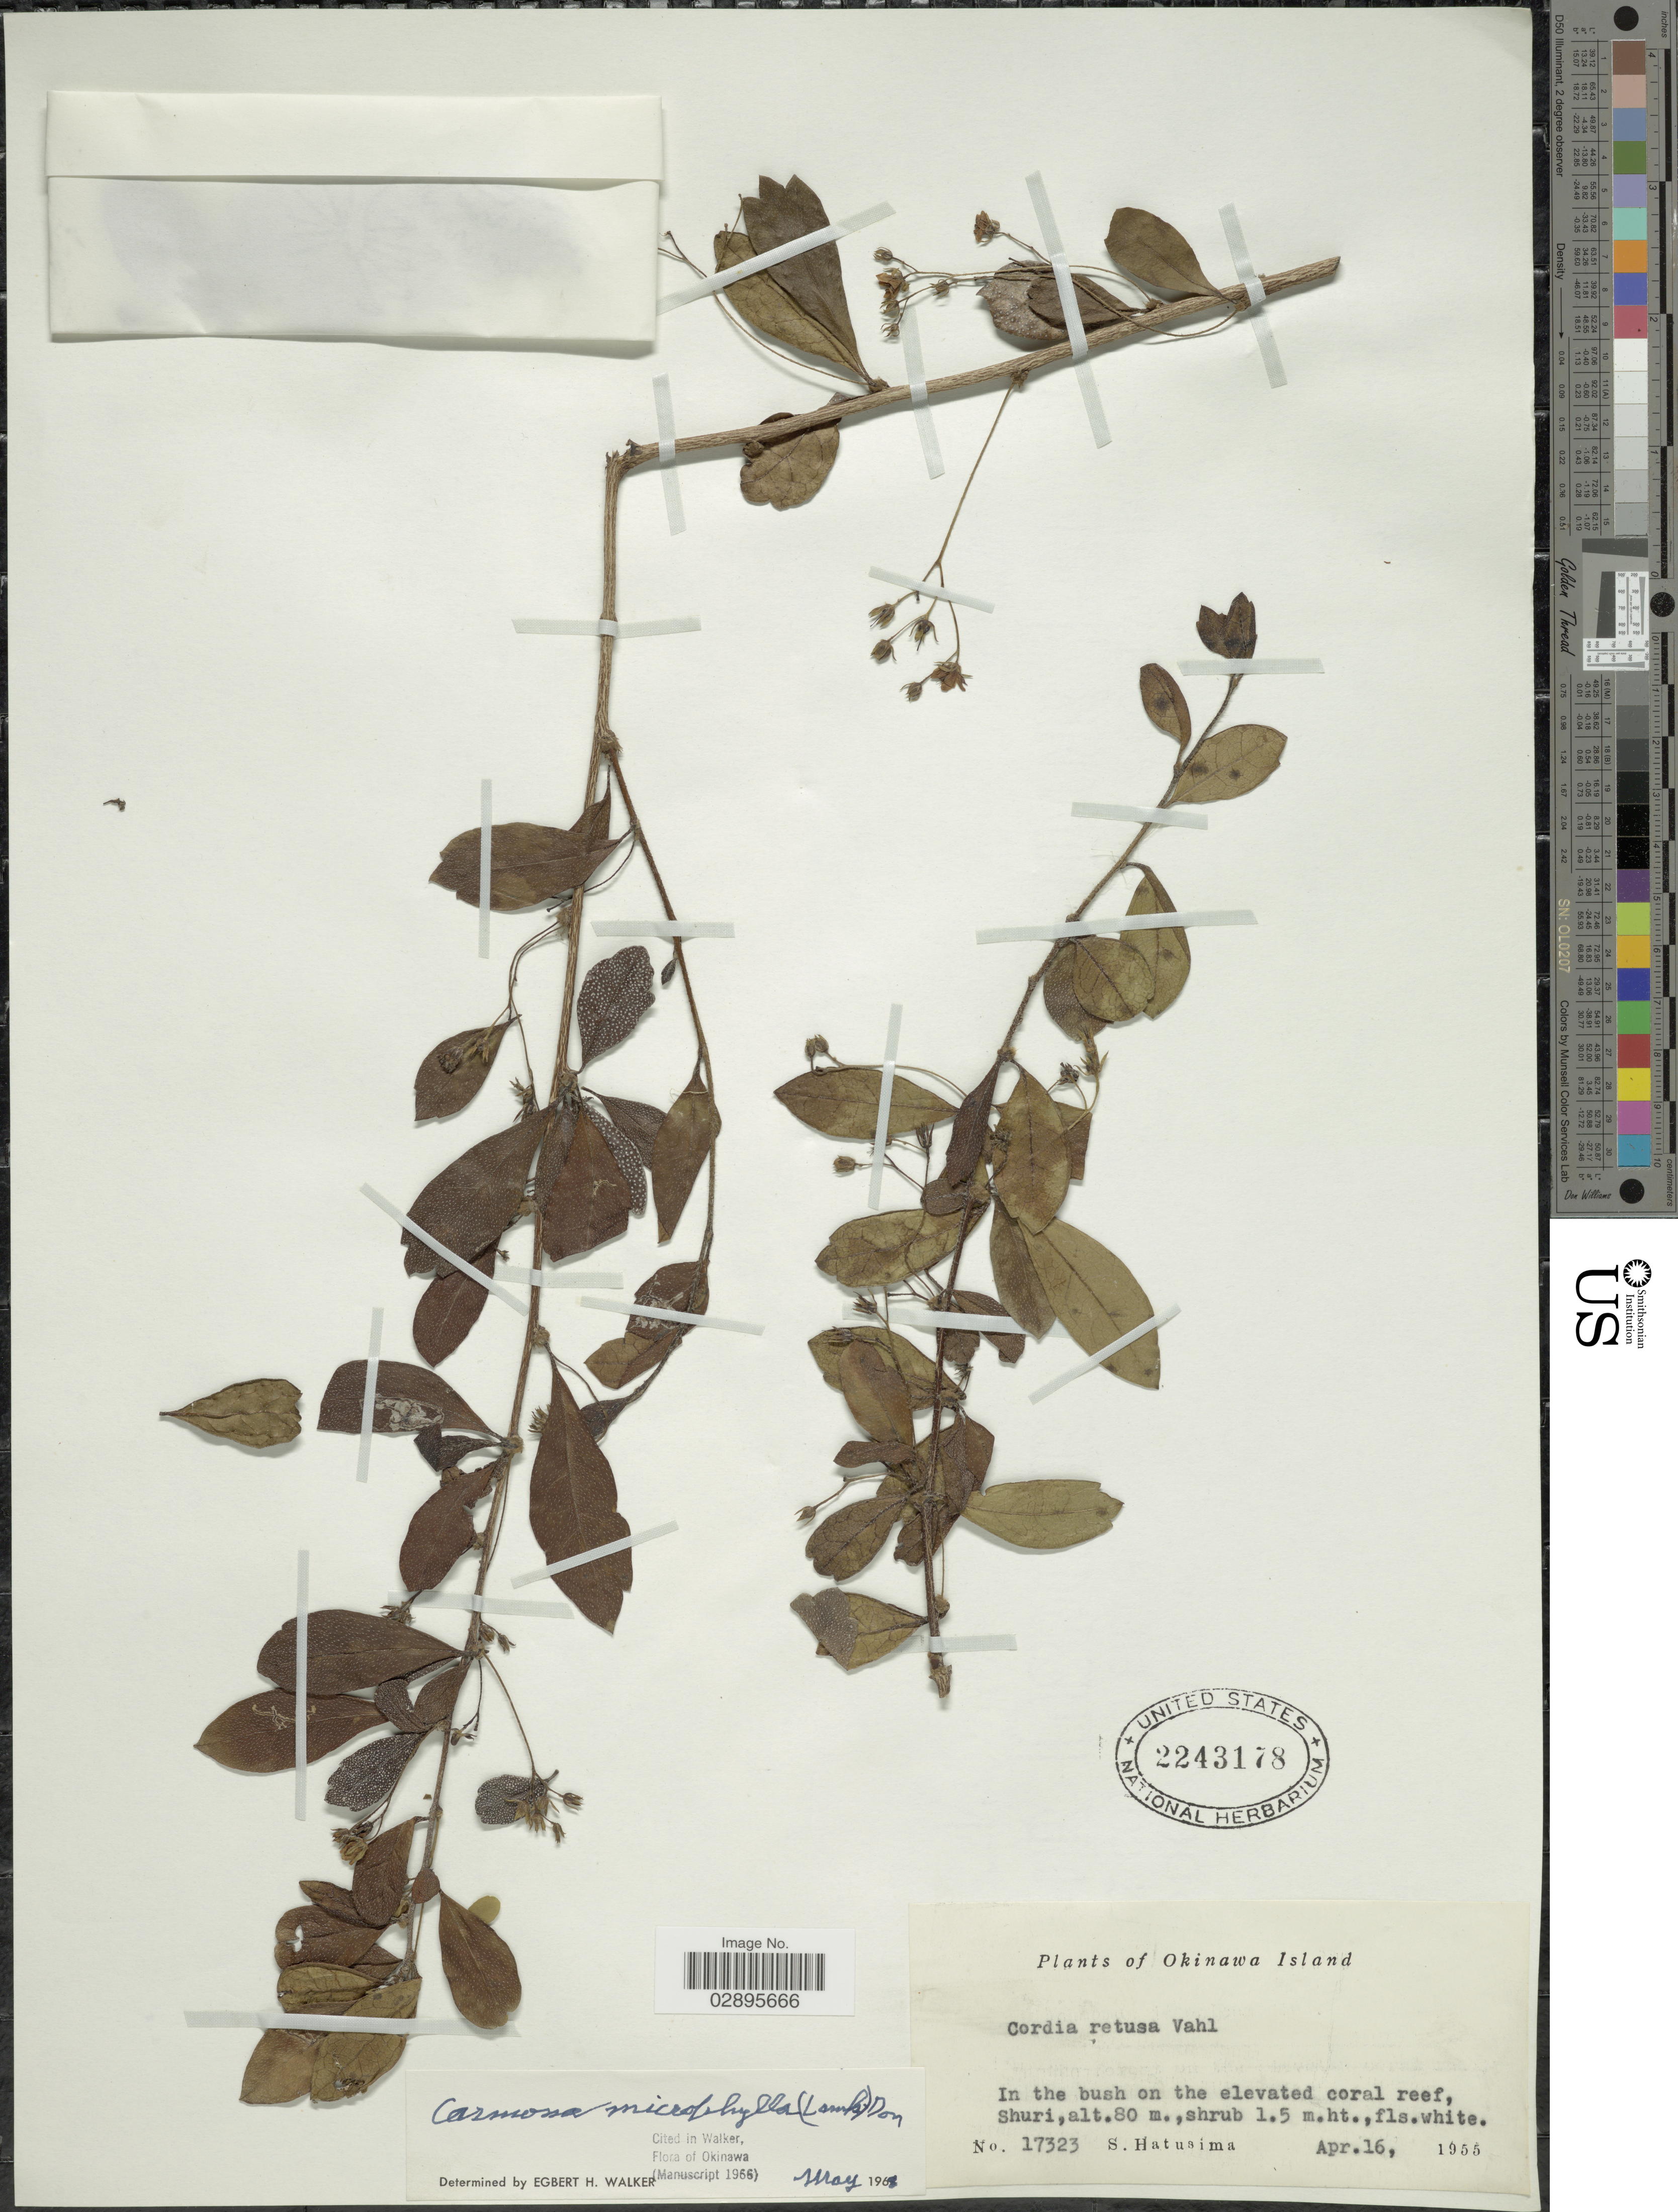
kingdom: Plantae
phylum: Tracheophyta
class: Magnoliopsida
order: Boraginales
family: Ehretiaceae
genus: Ehretia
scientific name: Ehretia microphylla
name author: Lam.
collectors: S. Hatusima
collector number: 17323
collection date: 1955-04-16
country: Japan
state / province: Okinawa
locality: Okinawa Island. In the bush on the elevated coral reef, Shuri.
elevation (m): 80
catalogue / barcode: US 2243178